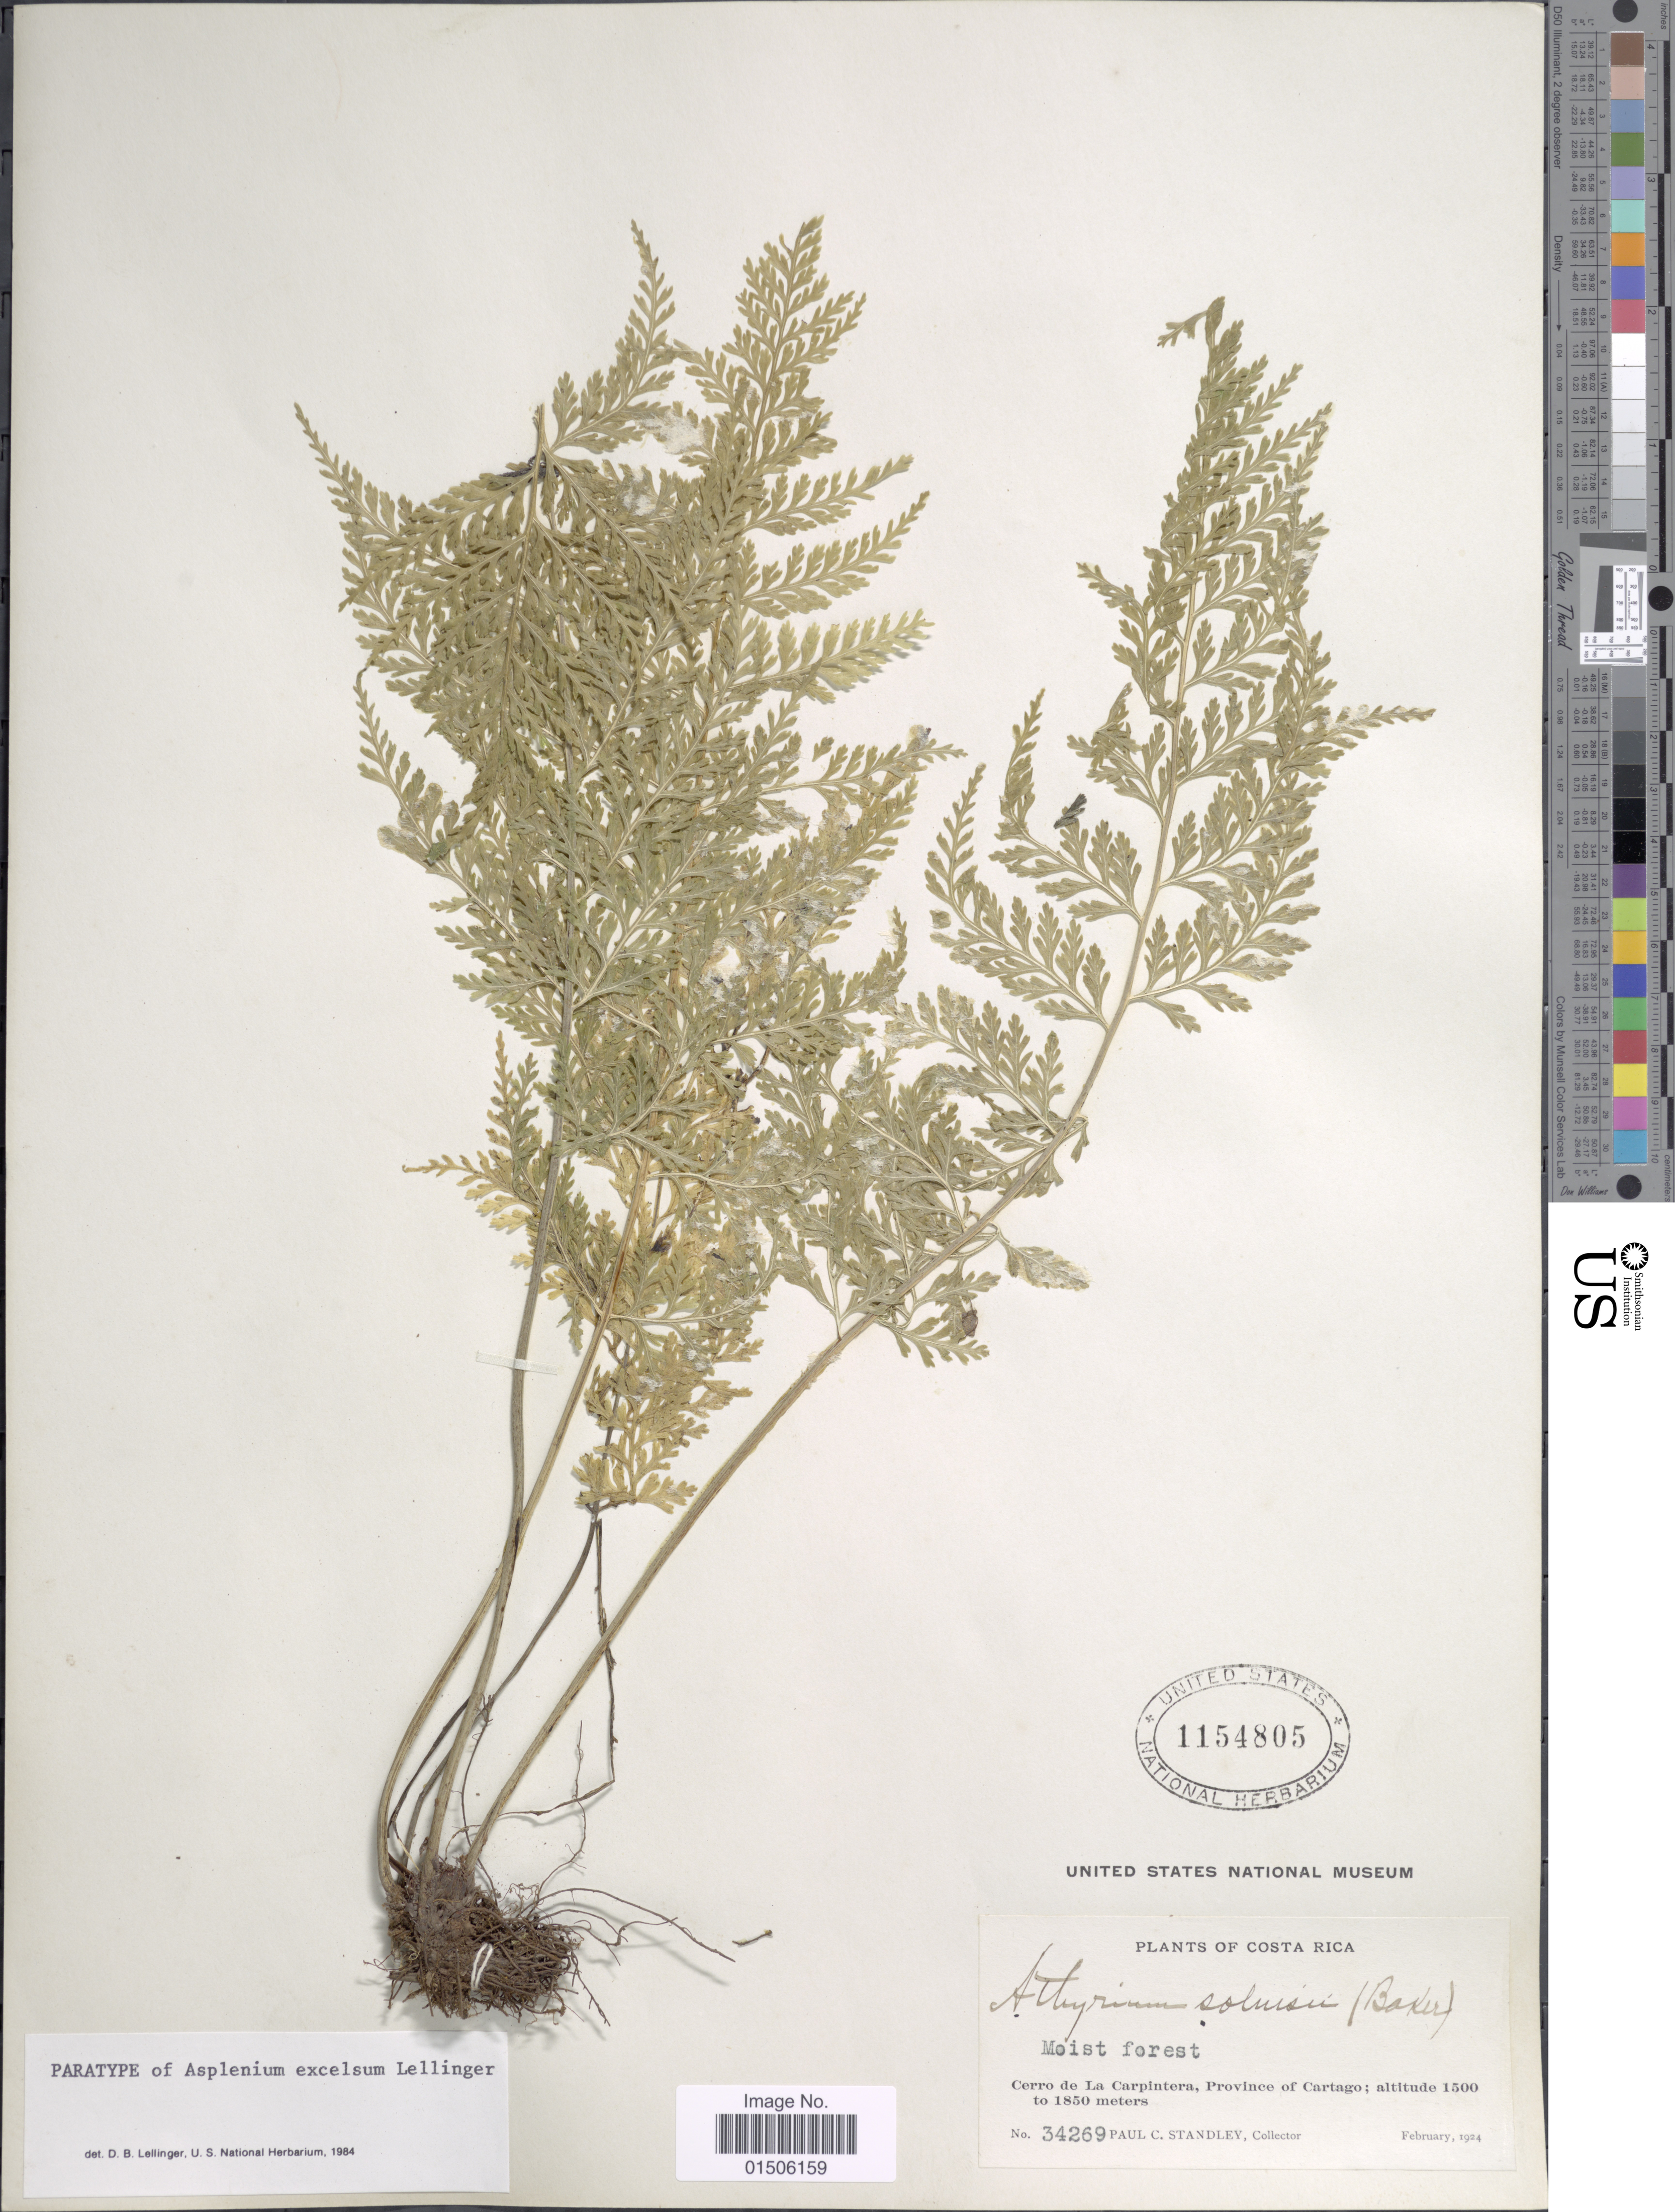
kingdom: Plantae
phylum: Tracheophyta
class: Polypodiopsida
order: Polypodiales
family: Aspleniaceae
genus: Asplenium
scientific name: Asplenium excelsum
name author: Lellinger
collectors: P. C. Standley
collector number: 34269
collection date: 1924-02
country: Costa Rica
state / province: Cartago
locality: Moist forest, Cerro de La Carpintera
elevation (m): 1500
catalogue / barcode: US 1154805